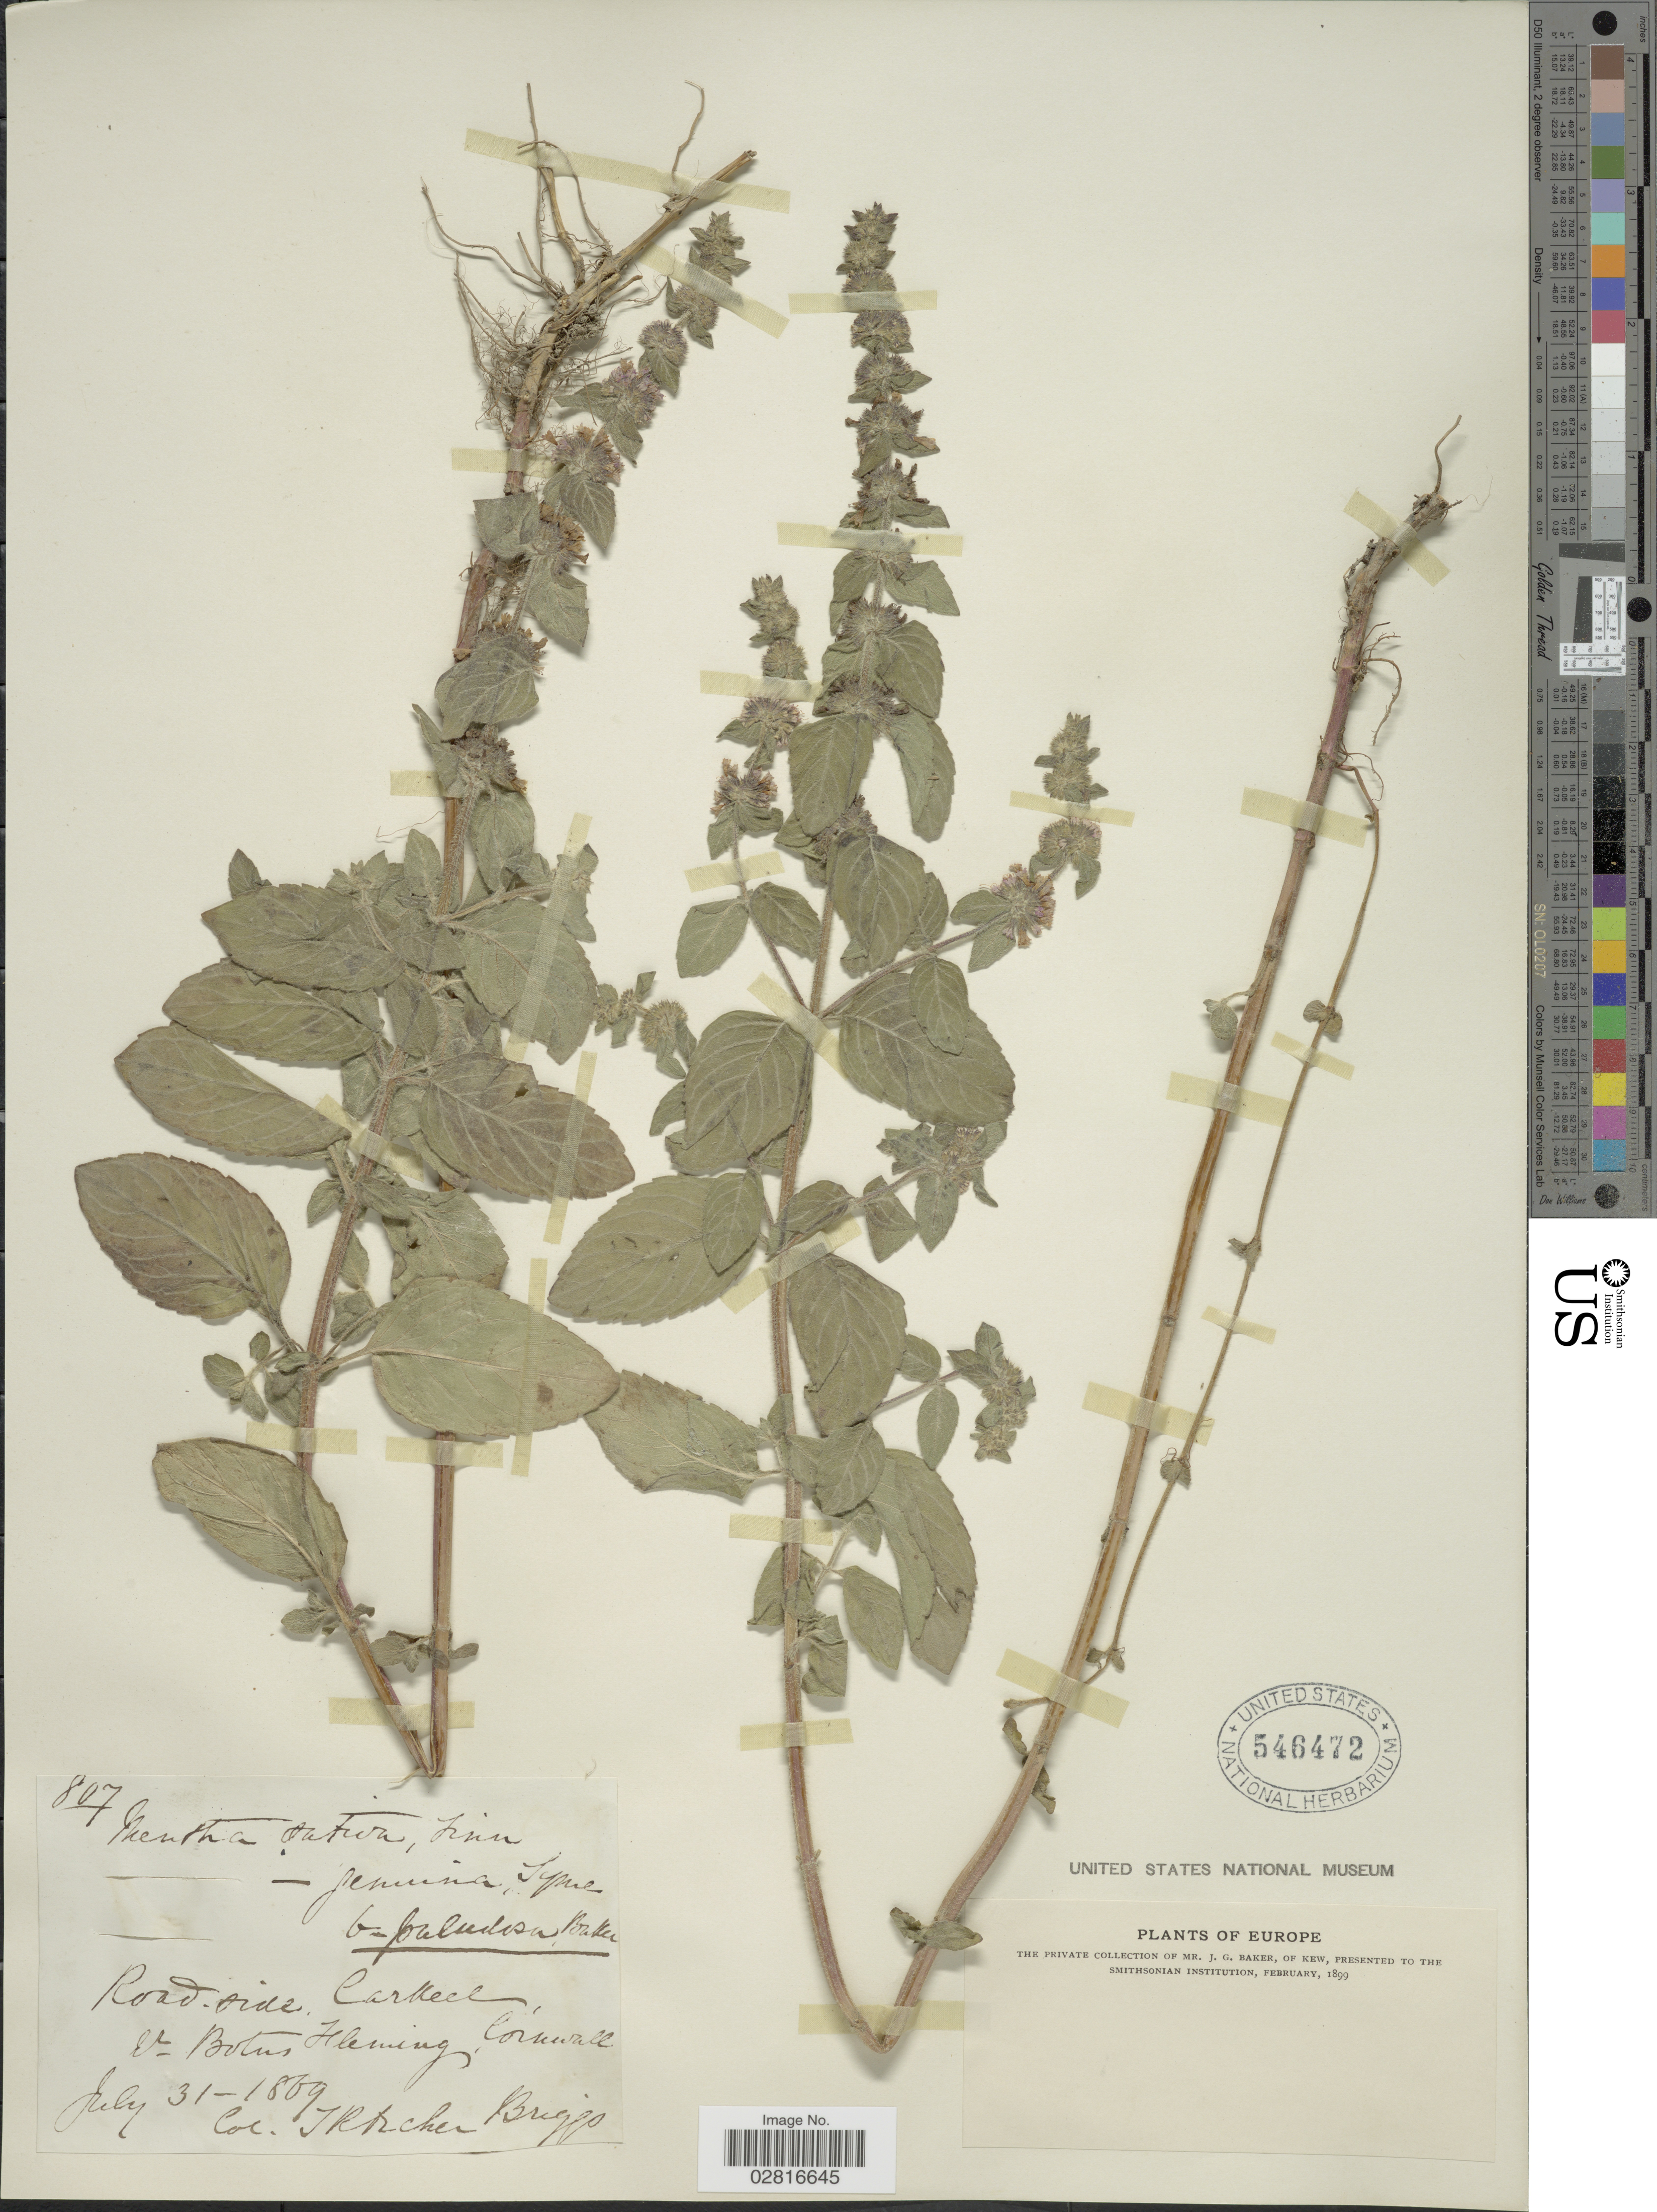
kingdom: Plantae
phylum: Tracheophyta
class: Magnoliopsida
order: Lamiales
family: Lamiaceae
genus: Mentha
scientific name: Mentha x sativa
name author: L.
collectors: T. Briggs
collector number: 807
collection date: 1869-07-31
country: United Kingdom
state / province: England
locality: Road-side Carkece. Er Botus Fleming. Cornwall. Europe.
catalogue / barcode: US 546472